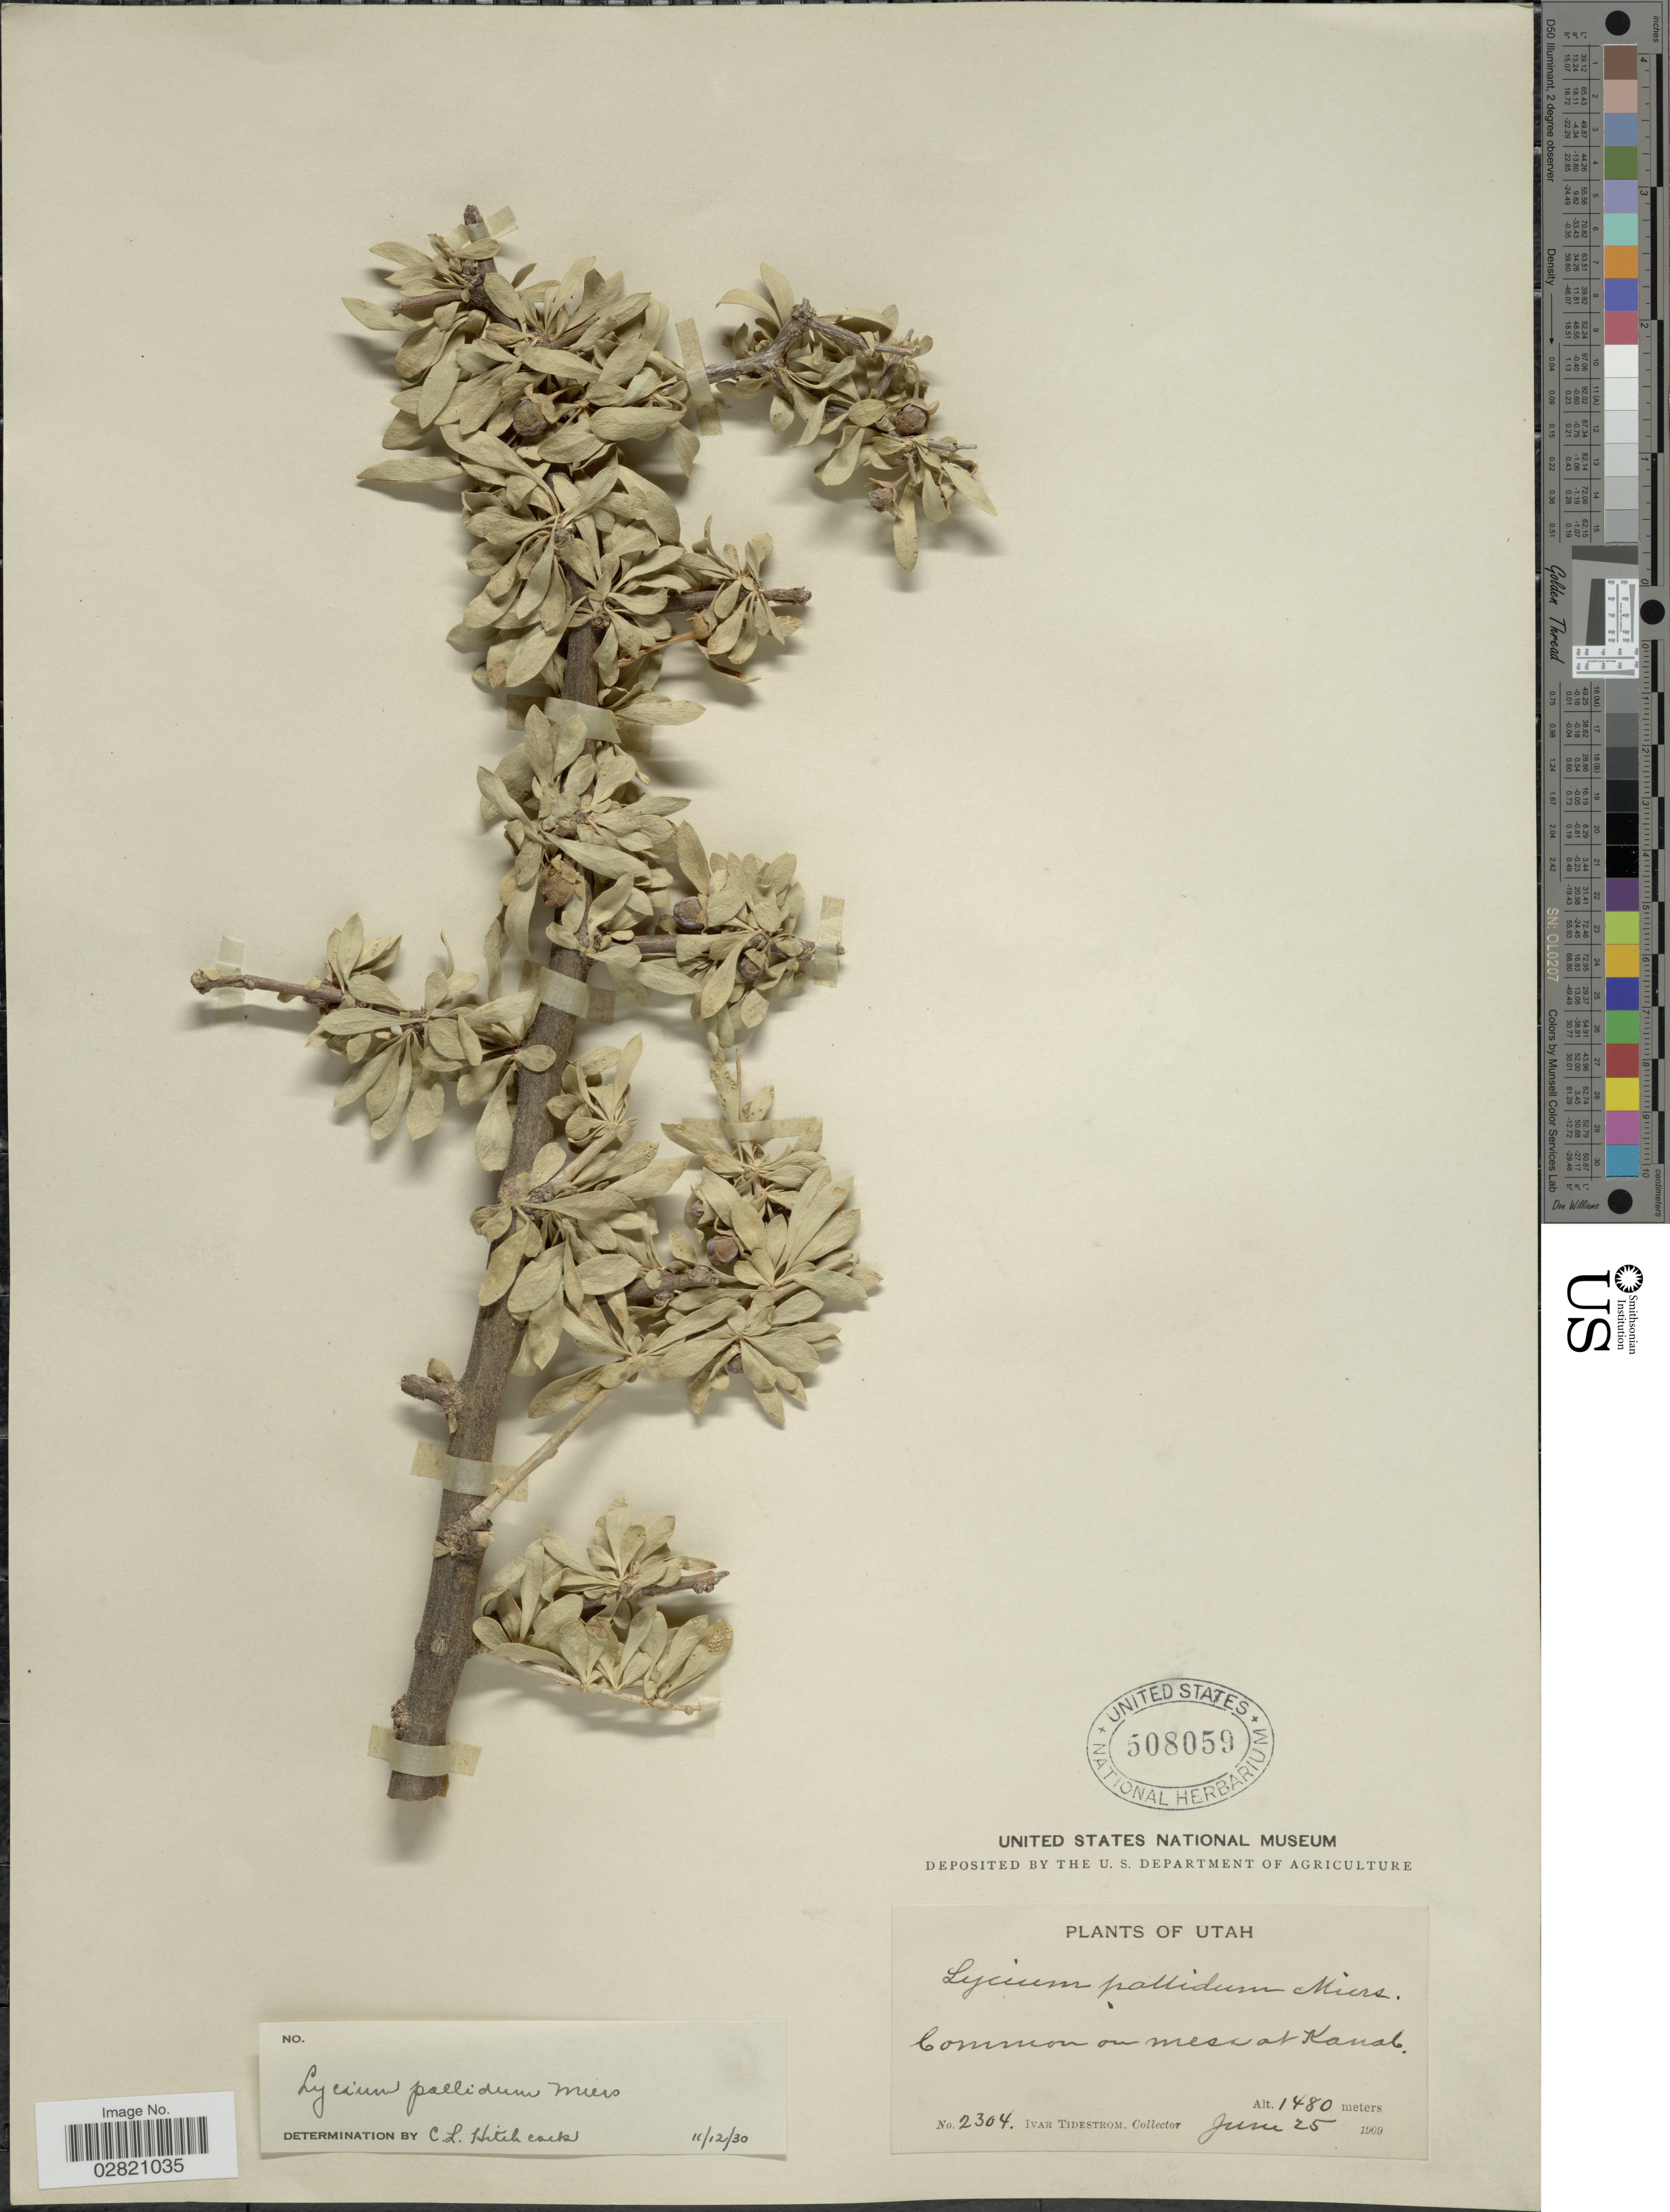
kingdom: Plantae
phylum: Tracheophyta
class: Magnoliopsida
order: Solanales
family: Solanaceae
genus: Lycium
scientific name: Lycium pallidum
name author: Miers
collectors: I. F. Tidestrom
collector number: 2304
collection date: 1909-06-25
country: United States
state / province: Utah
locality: Common on mess at Kanab.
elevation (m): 1480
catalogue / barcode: US 508059